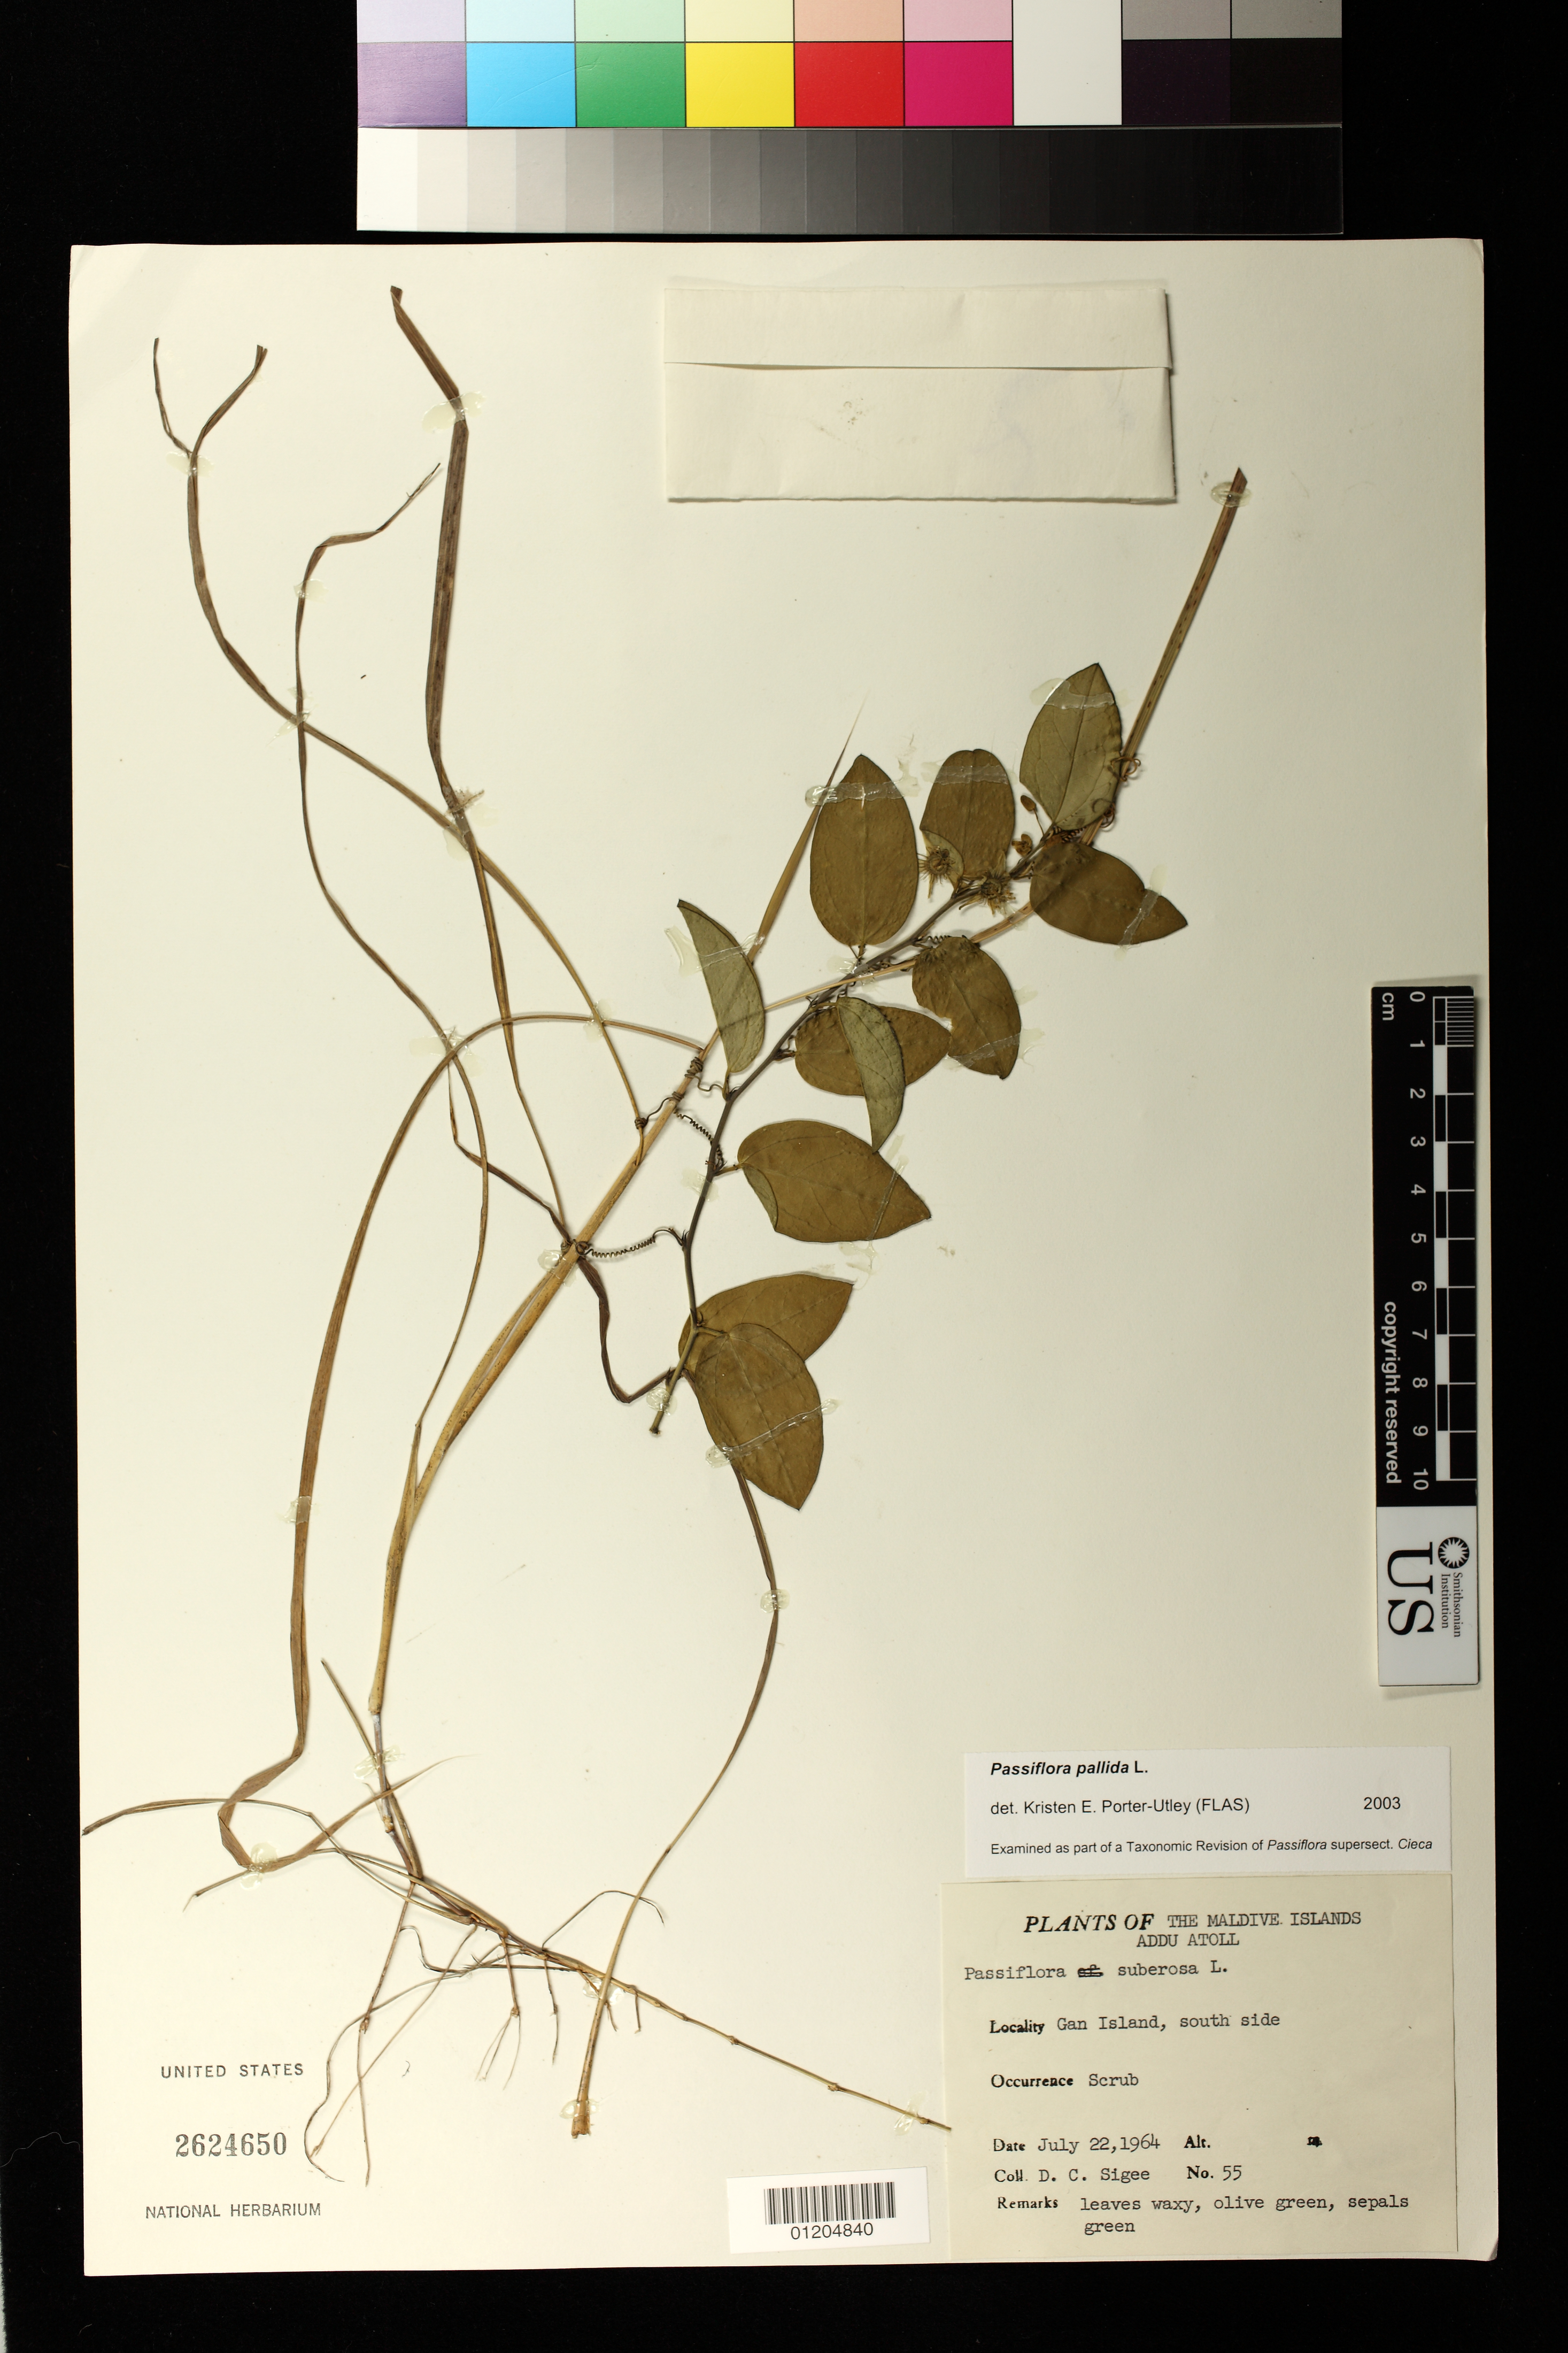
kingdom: Plantae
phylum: Tracheophyta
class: Magnoliopsida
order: Malpighiales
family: Passifloraceae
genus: Passiflora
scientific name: Passiflora pallida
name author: L.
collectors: D. C. Sigee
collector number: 55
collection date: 1964-07-22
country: Maldive Islands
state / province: Seenu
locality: Addu Atoll. Gan Island, South side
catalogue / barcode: US 2624650